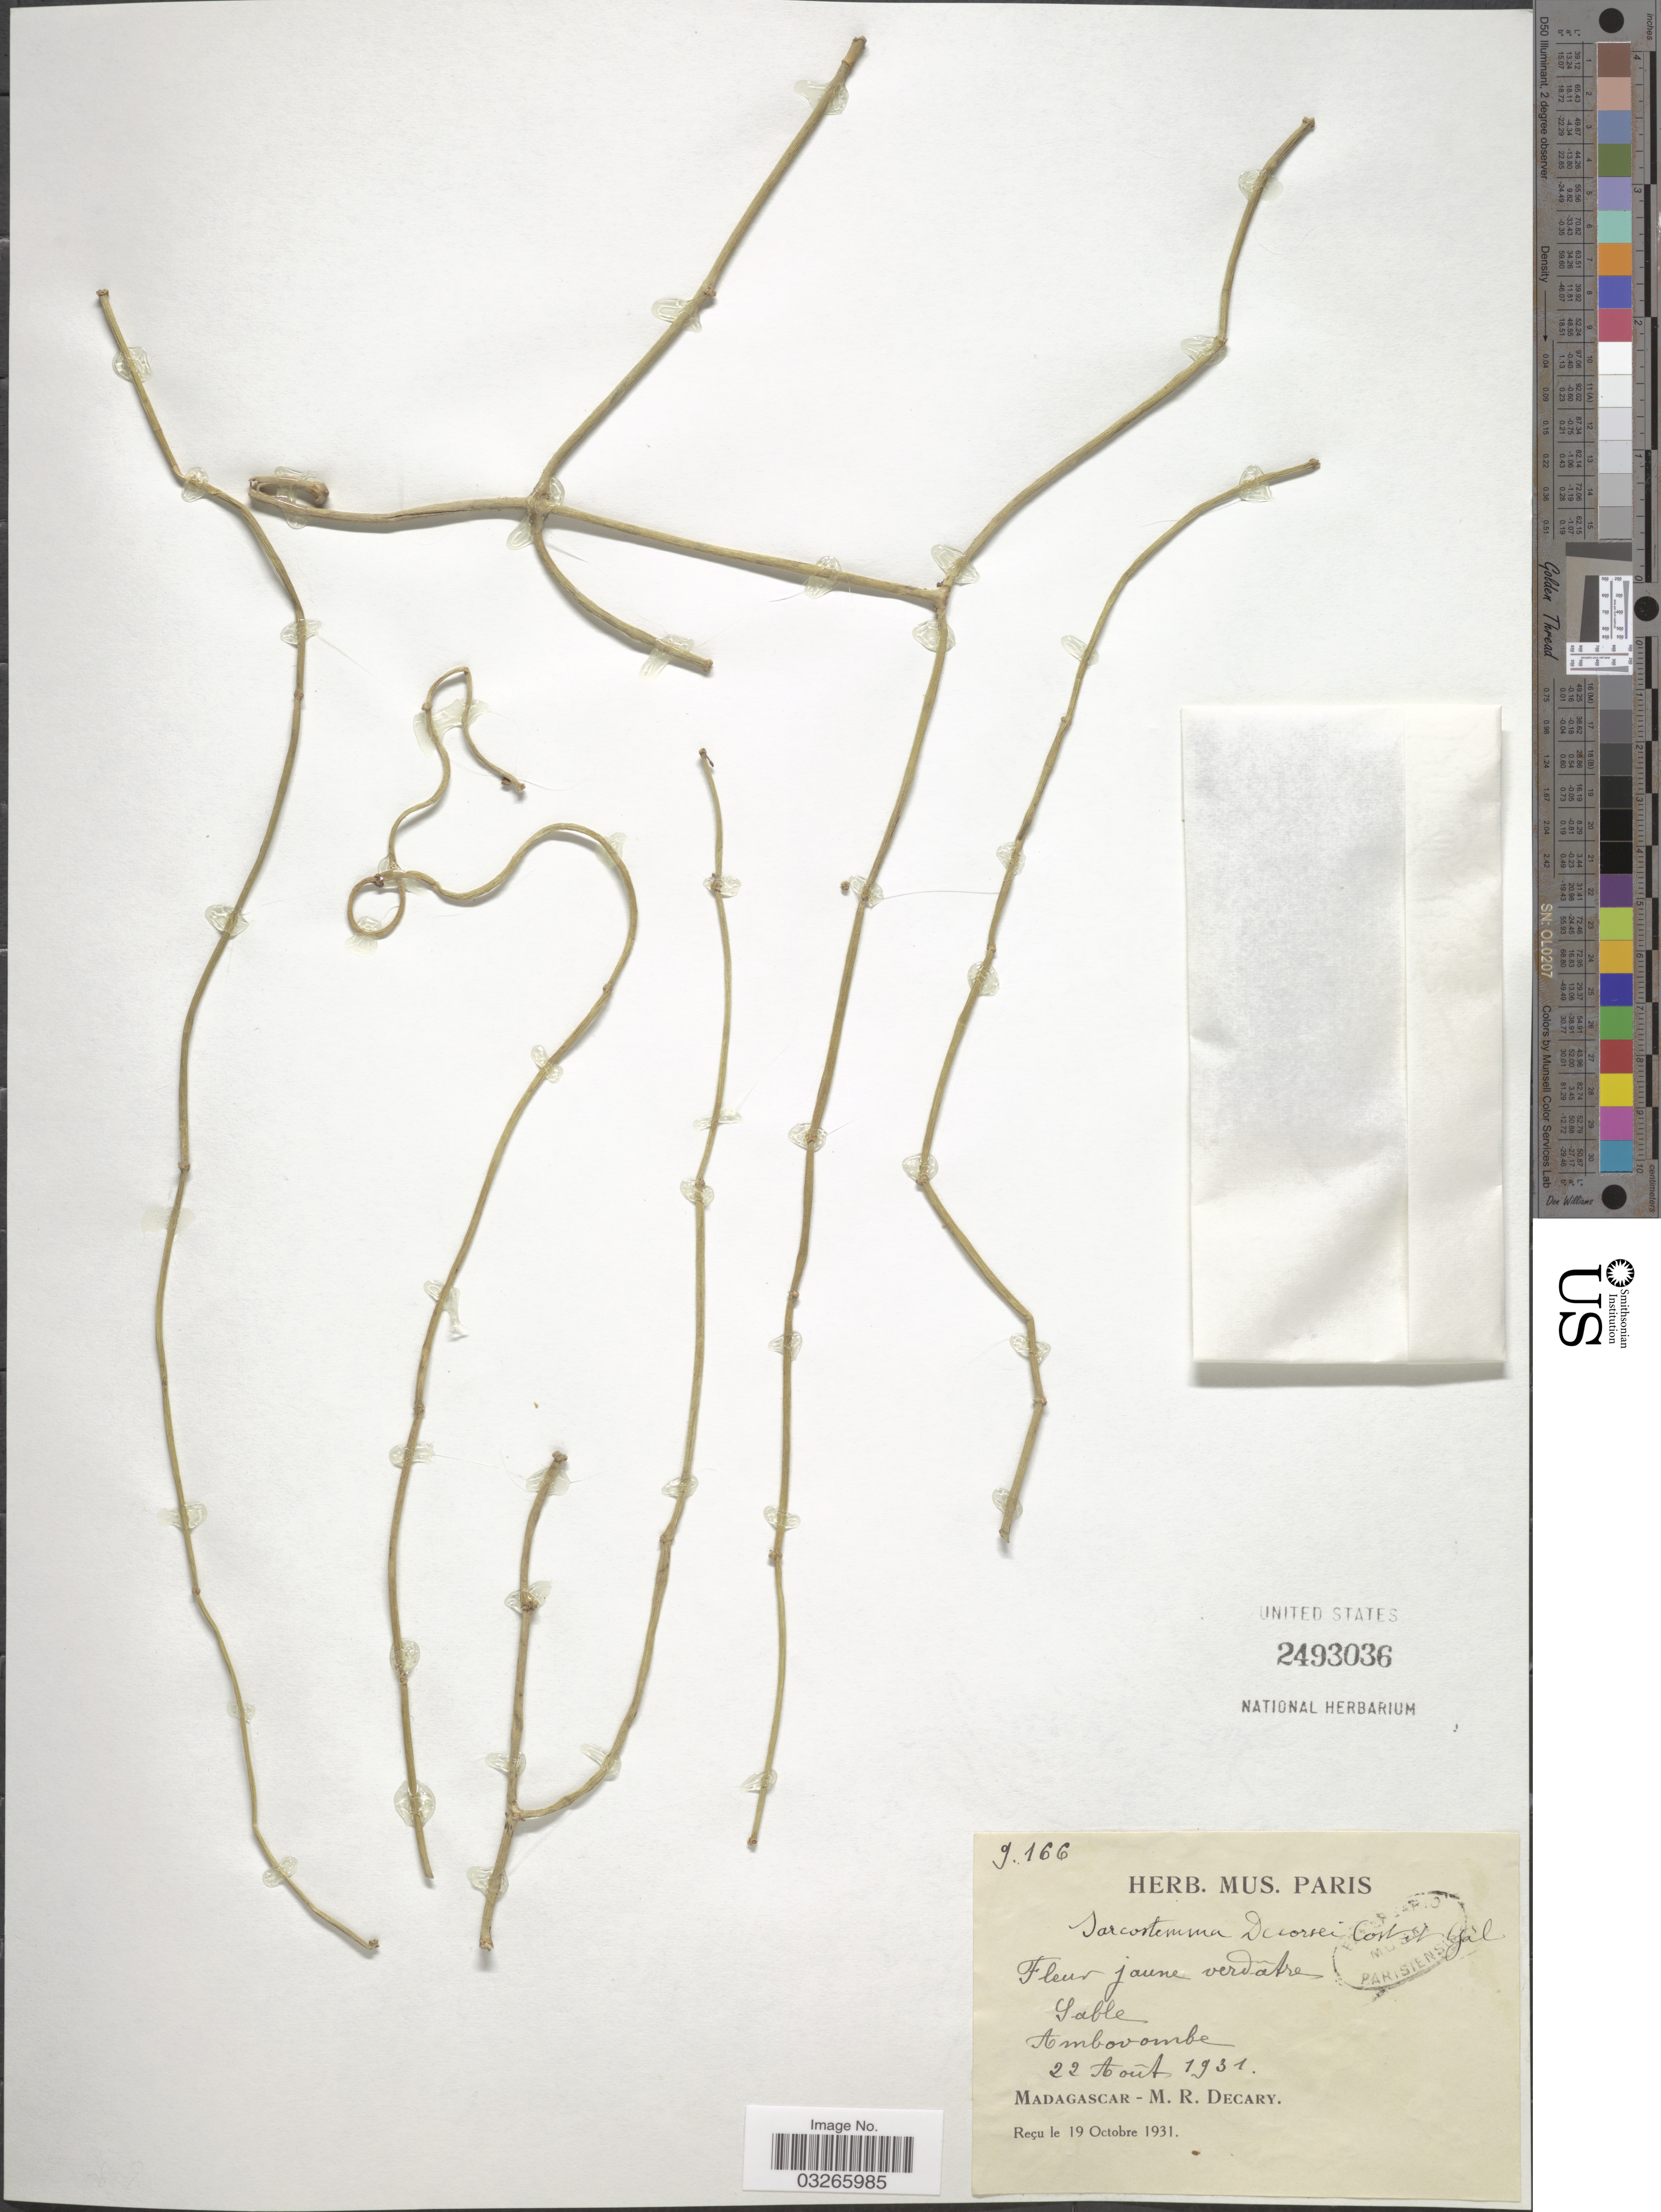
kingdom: Plantae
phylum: Tracheophyta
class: Magnoliopsida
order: Gentianales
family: Apocynaceae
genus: Sarcostemma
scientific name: Sarcostemma decorsei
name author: Constantin & Gallaud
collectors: R. Decary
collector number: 9166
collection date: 1931-08-22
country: Madagascar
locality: Ambovambe.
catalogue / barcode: US 2493036